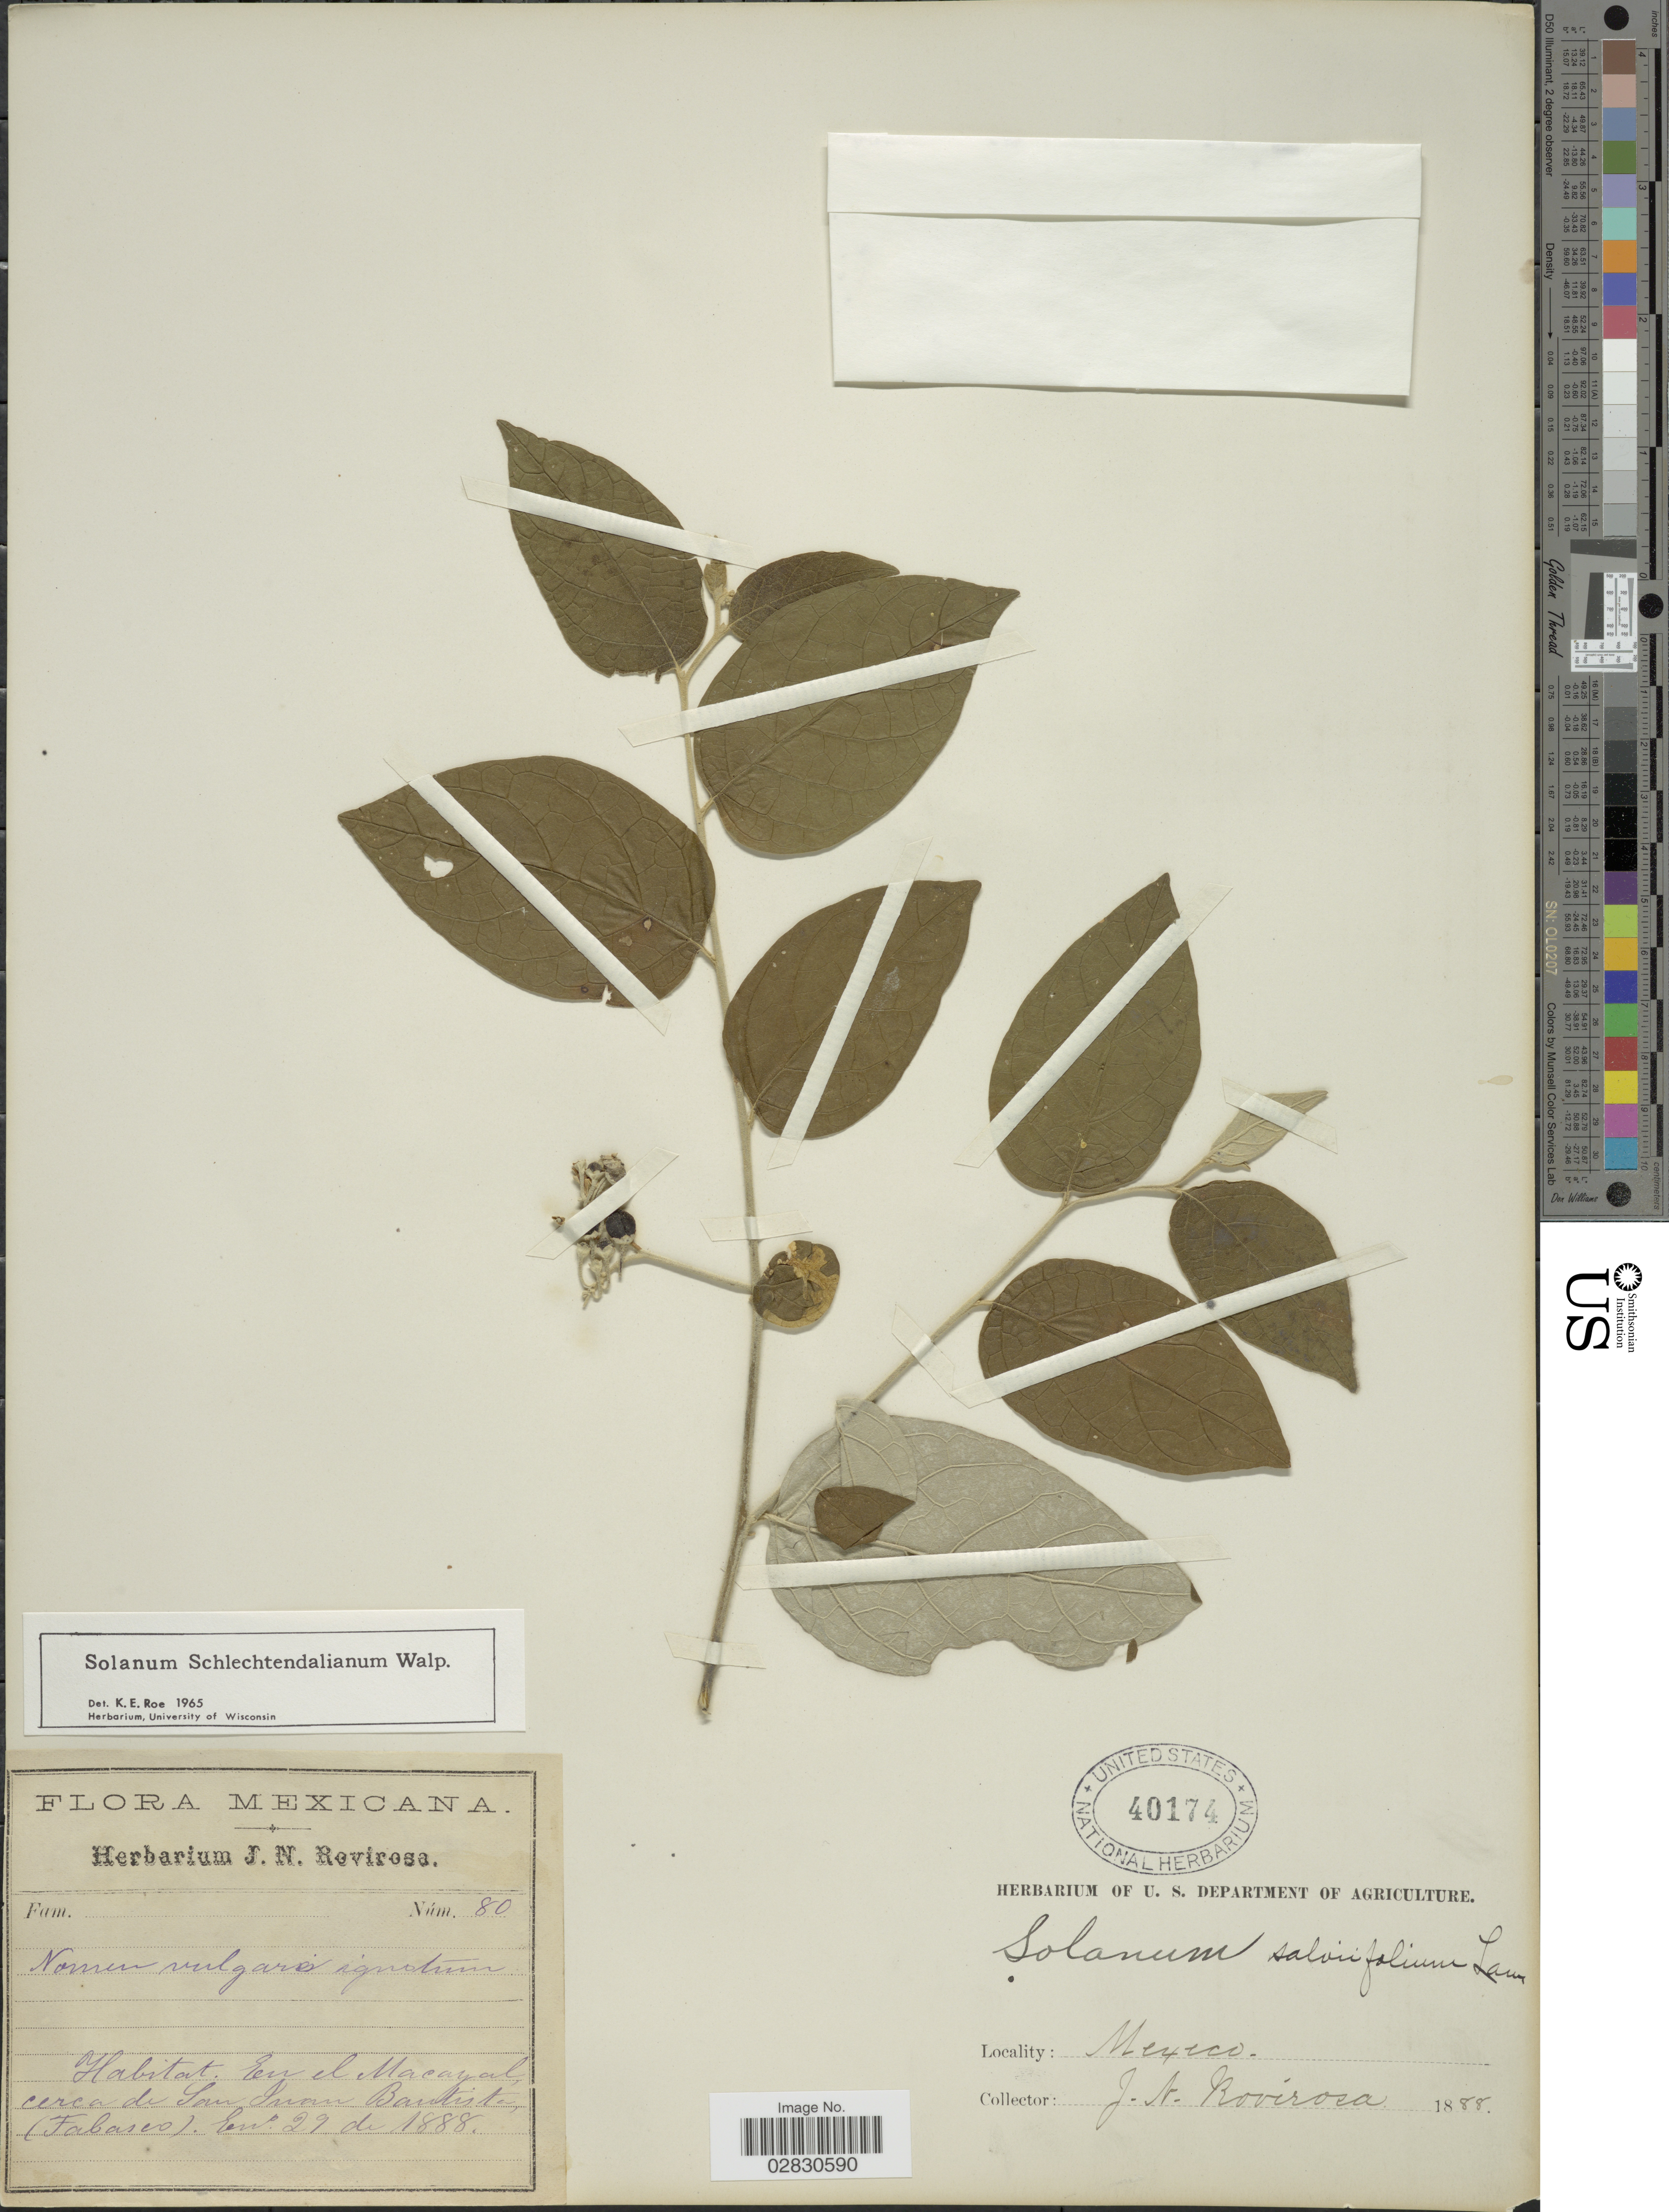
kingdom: Plantae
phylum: Tracheophyta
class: Magnoliopsida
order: Solanales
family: Solanaceae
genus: Solanum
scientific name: Solanum schlechtendalianum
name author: Walp.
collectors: J. N. Rovirosa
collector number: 80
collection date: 1888-01-29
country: Mexico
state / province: Tabasco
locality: En el Macayal, cerca de San Juan Bantista.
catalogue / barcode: US 40174